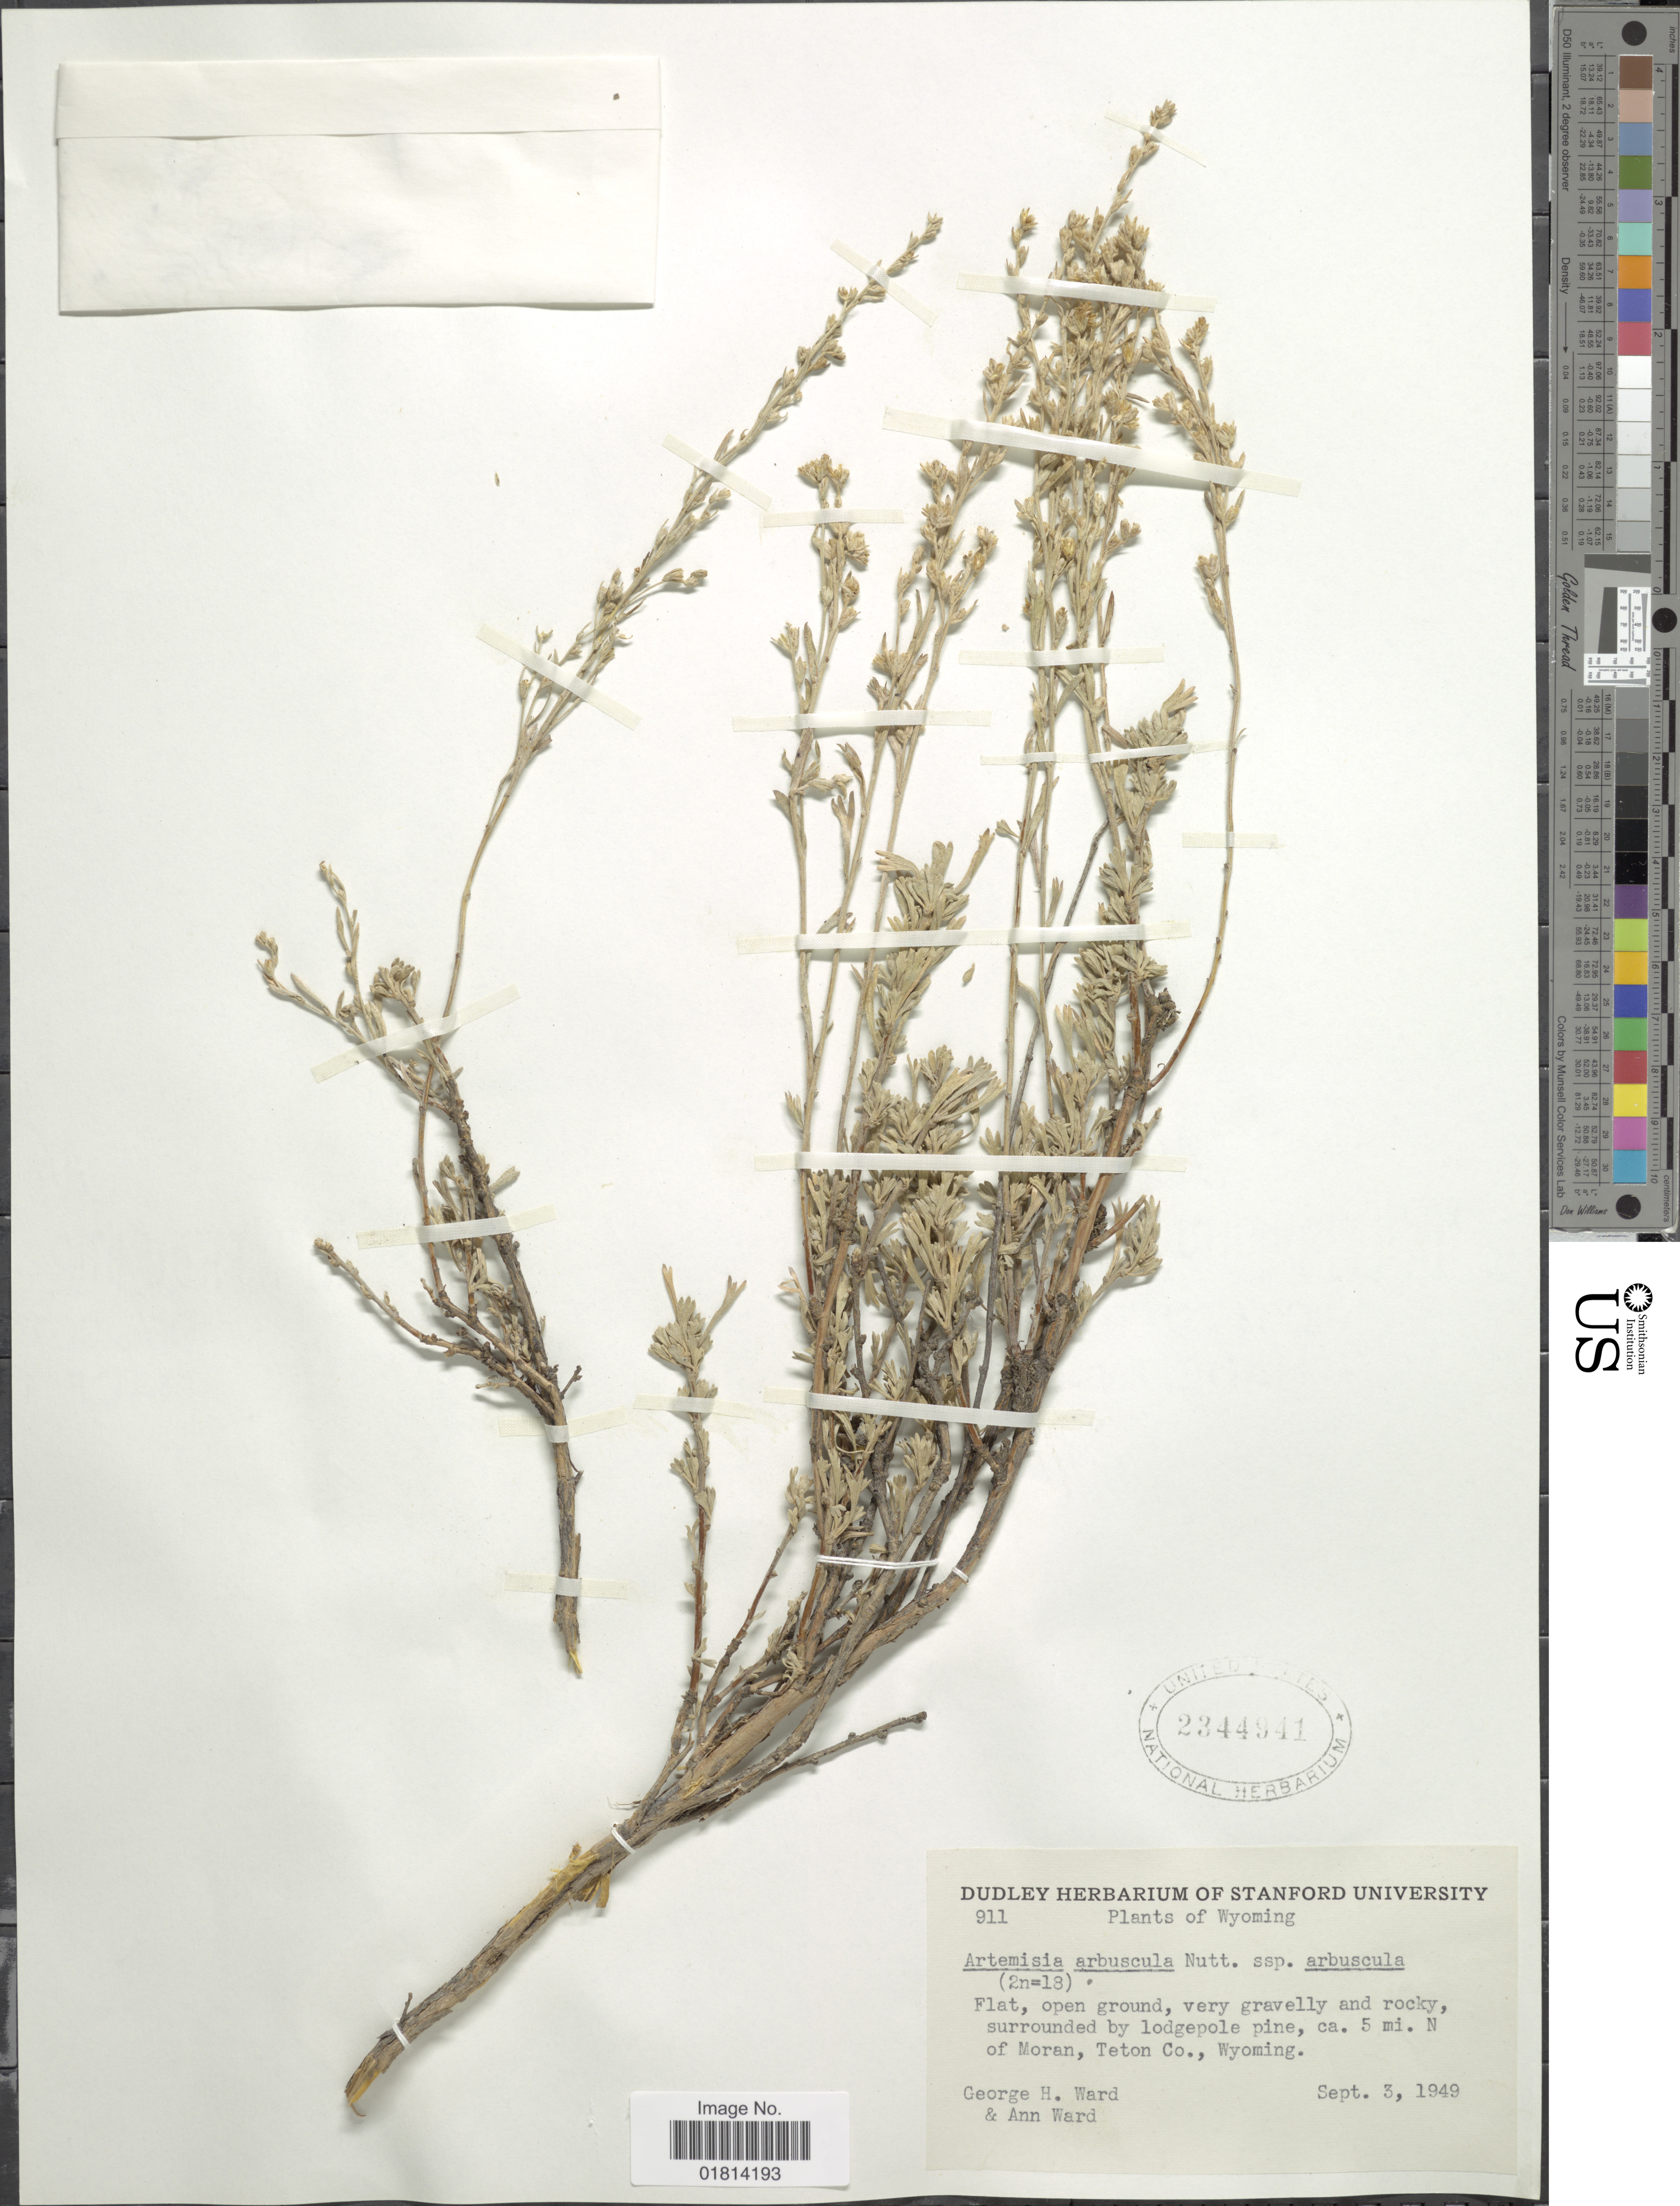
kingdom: Plantae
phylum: Tracheophyta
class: Magnoliopsida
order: Asterales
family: Asteraceae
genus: Artemisia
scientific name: Artemisia arbuscula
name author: Nutt.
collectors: G. H. Ward & A. Ward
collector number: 911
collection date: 1949-09-03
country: United States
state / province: Wyoming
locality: Ca. 5 mi. N of Moran, Teton Co., Wyoming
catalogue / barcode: US 2344941